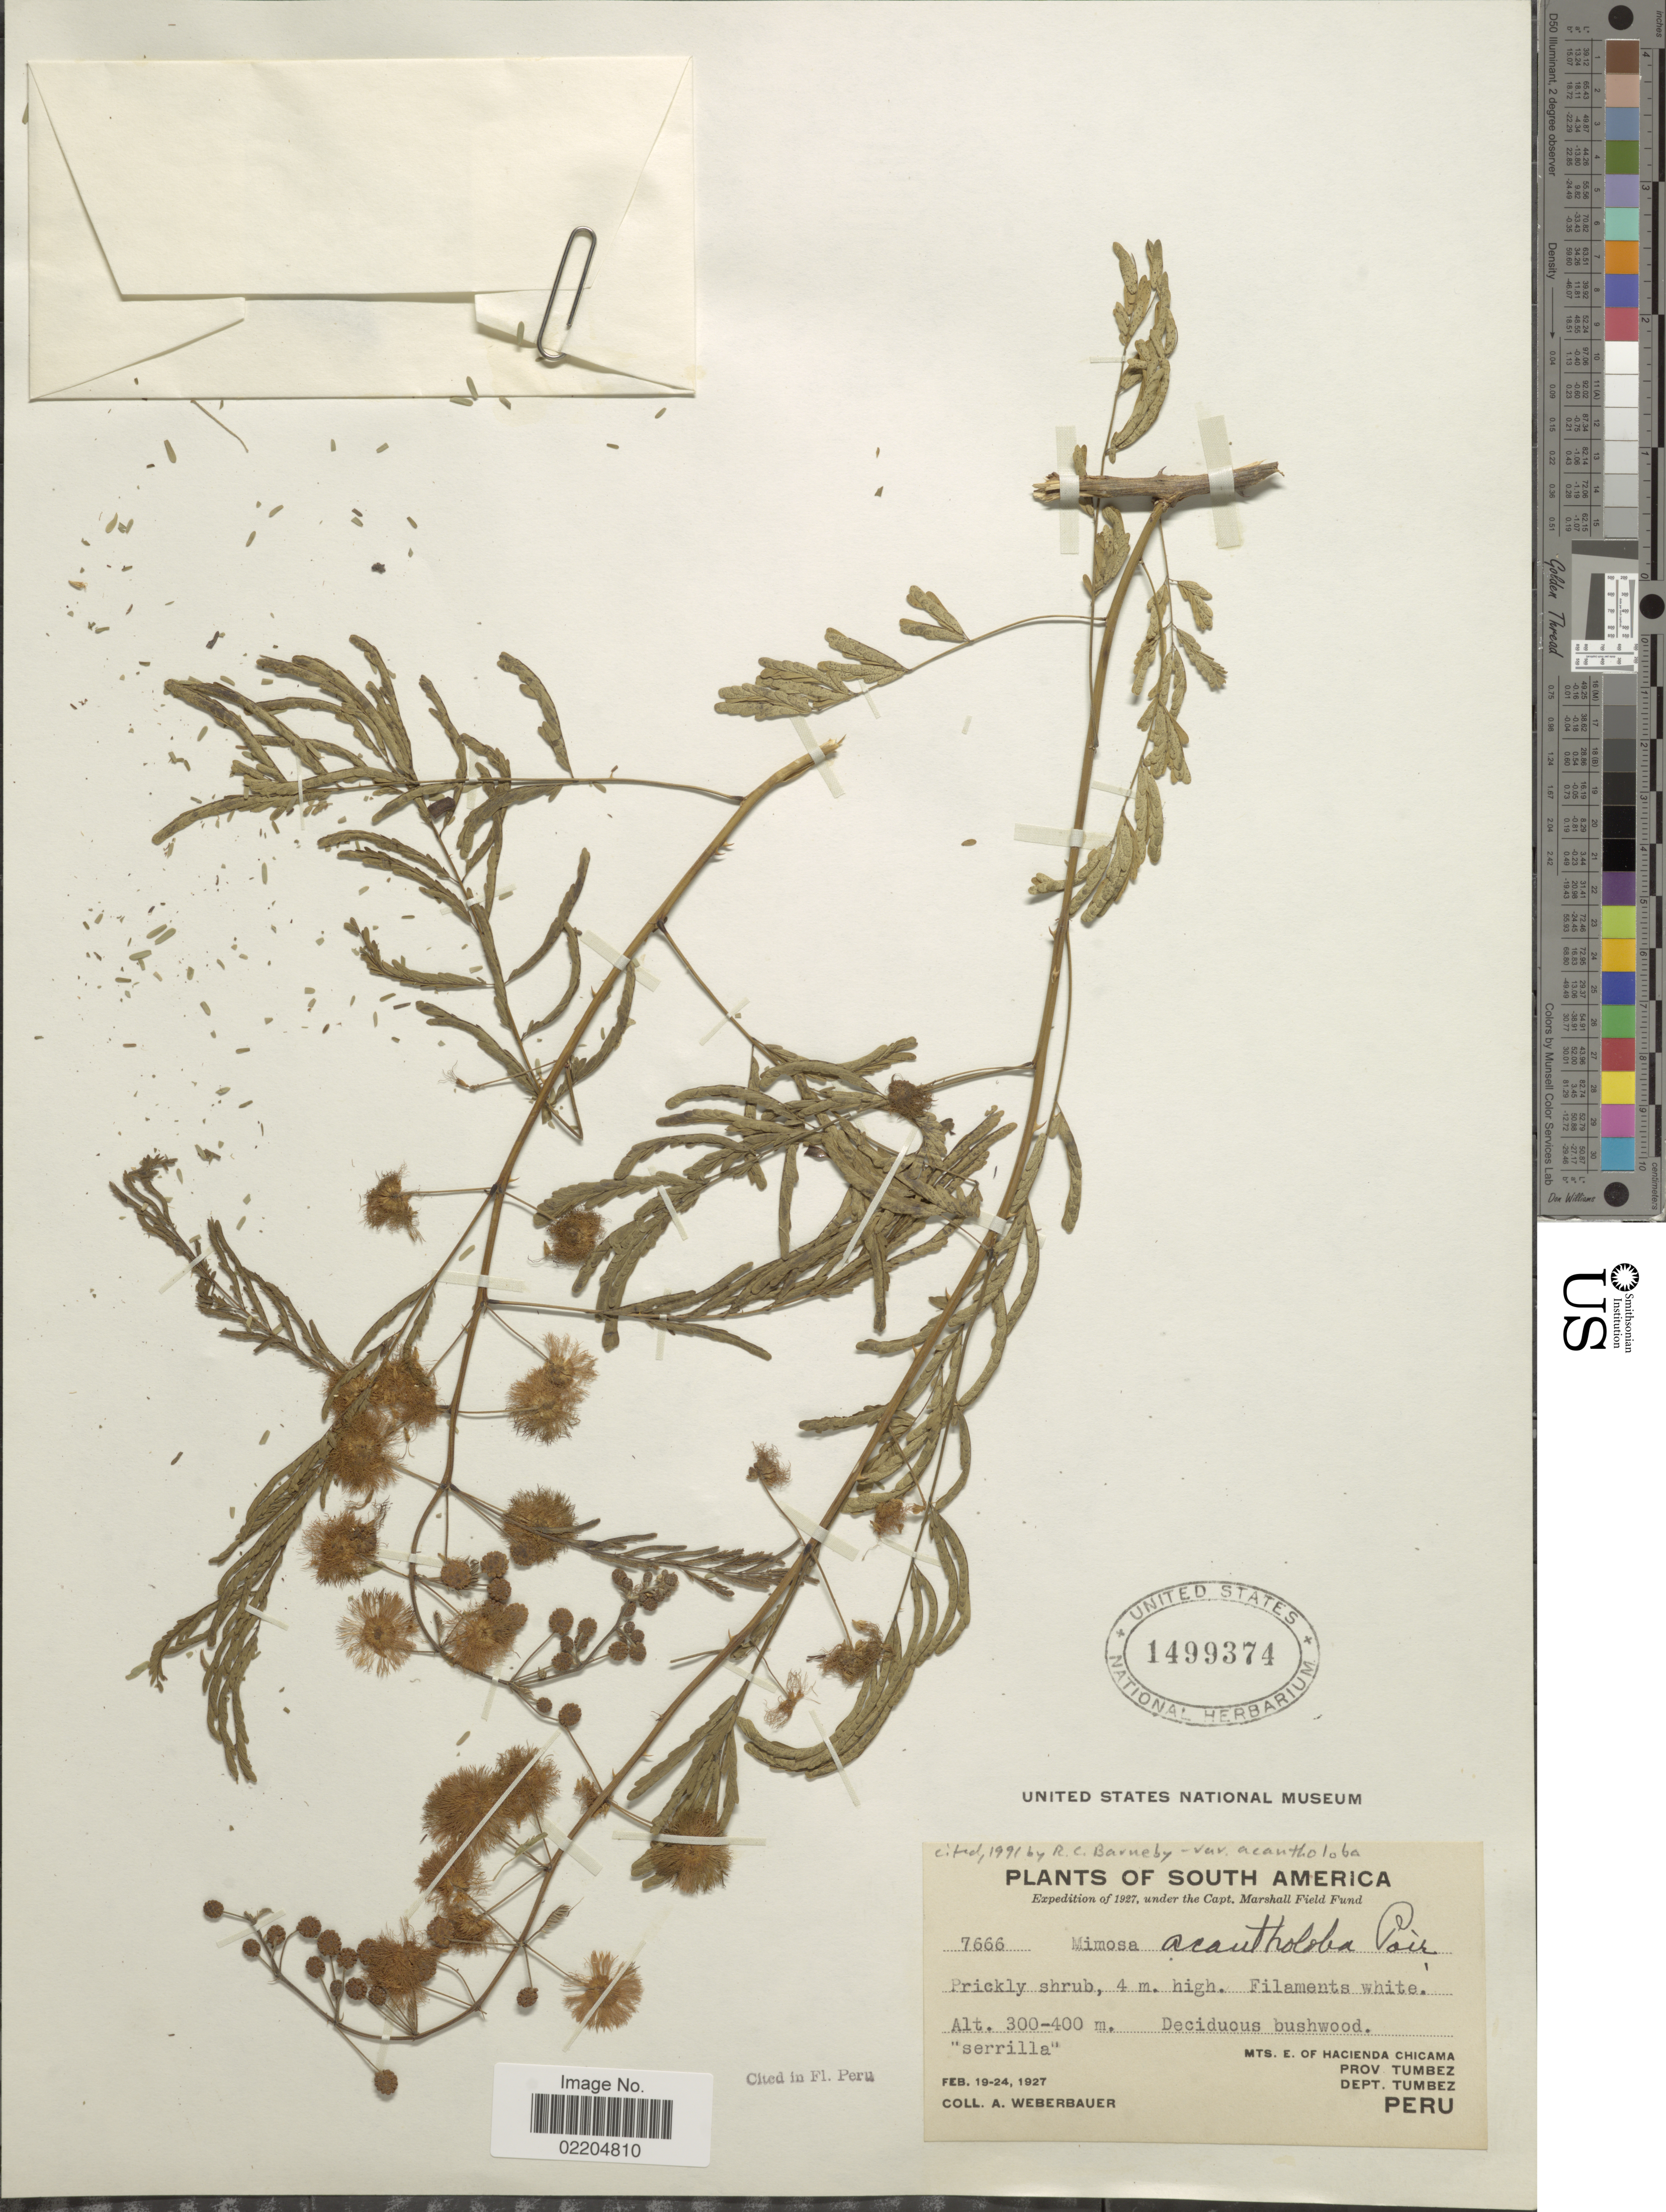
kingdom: Plantae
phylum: Tracheophyta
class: Magnoliopsida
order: Fabales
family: Fabaceae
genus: Mimosa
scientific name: Mimosa acantholoba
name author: (Willd.) Poir.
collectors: A. Weberbauer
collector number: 7666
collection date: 1927-02-19/1927-02-24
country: Peru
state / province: Tumbes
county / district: Tumbes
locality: Mts. E. of Hacienda Chicama, Prov. Tumbez, Dept. Tumbez, Peru.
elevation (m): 300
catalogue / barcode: US 1499374